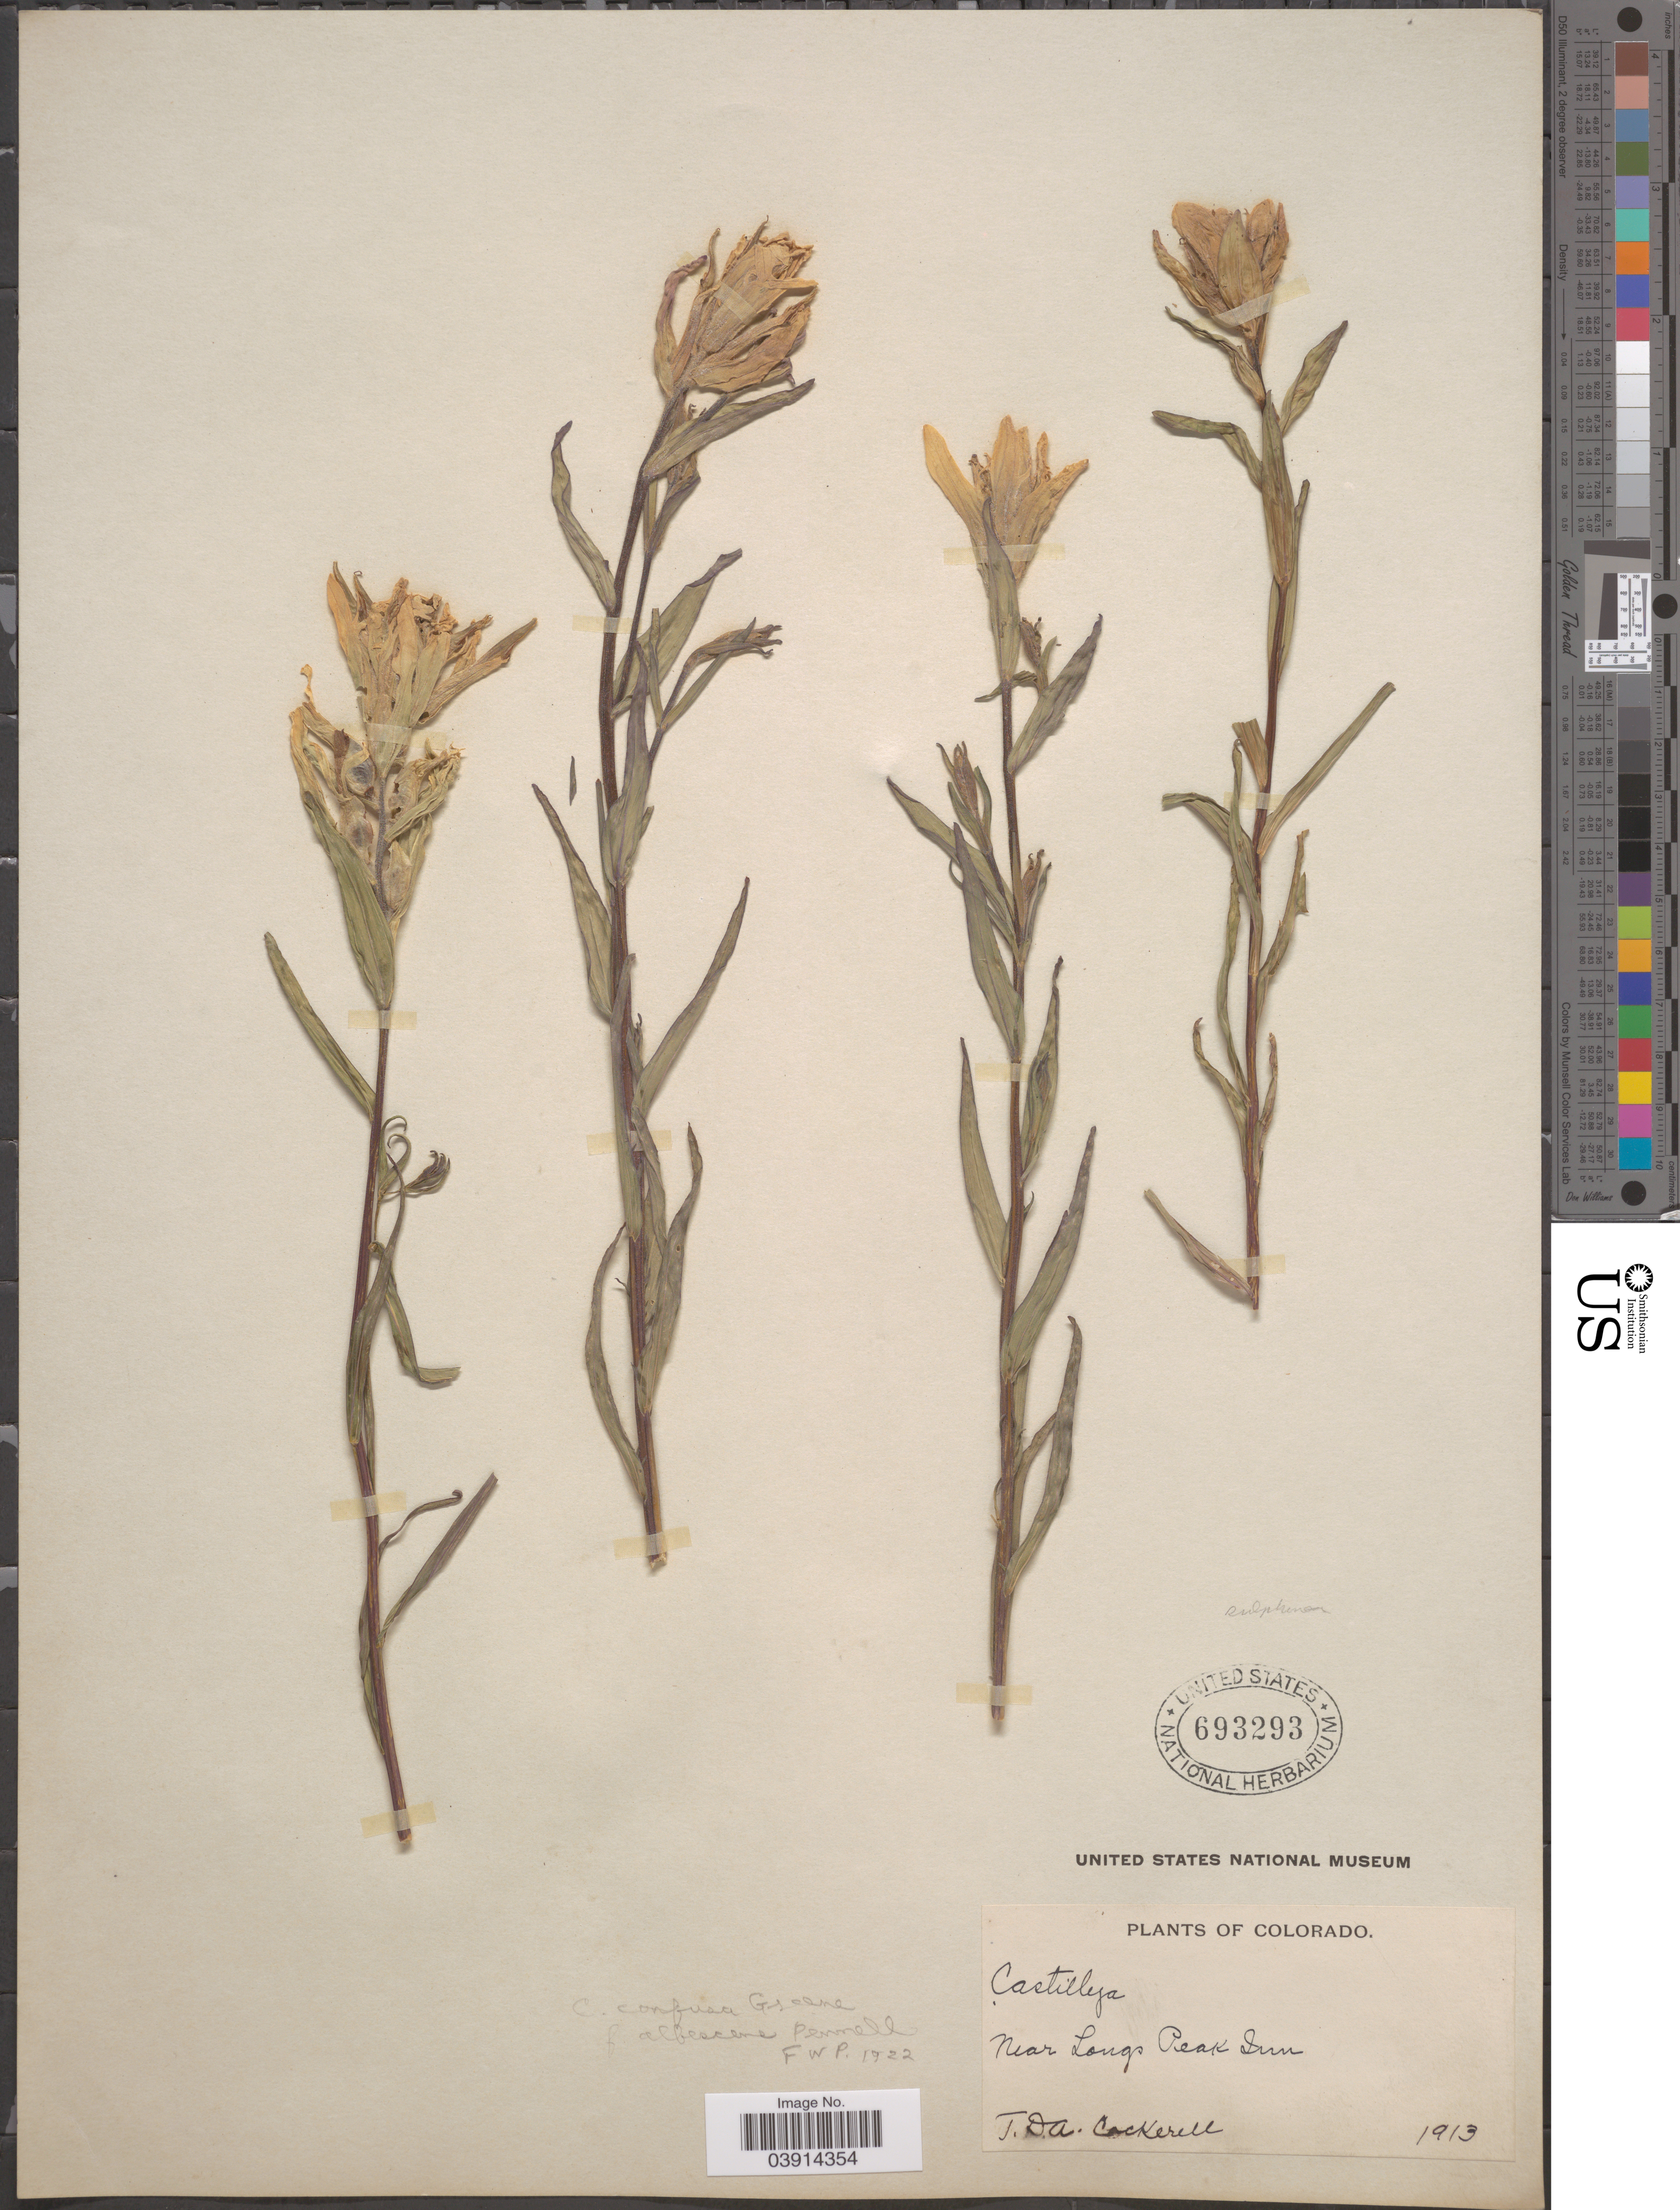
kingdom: Plantae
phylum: Tracheophyta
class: Magnoliopsida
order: Lamiales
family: Orobanchaceae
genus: Castilleja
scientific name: Castilleja sulphurea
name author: Rydb.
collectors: T. Cockerell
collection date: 1913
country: United States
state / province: Colorado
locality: Near Longs Peak Inn.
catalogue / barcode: US 693293